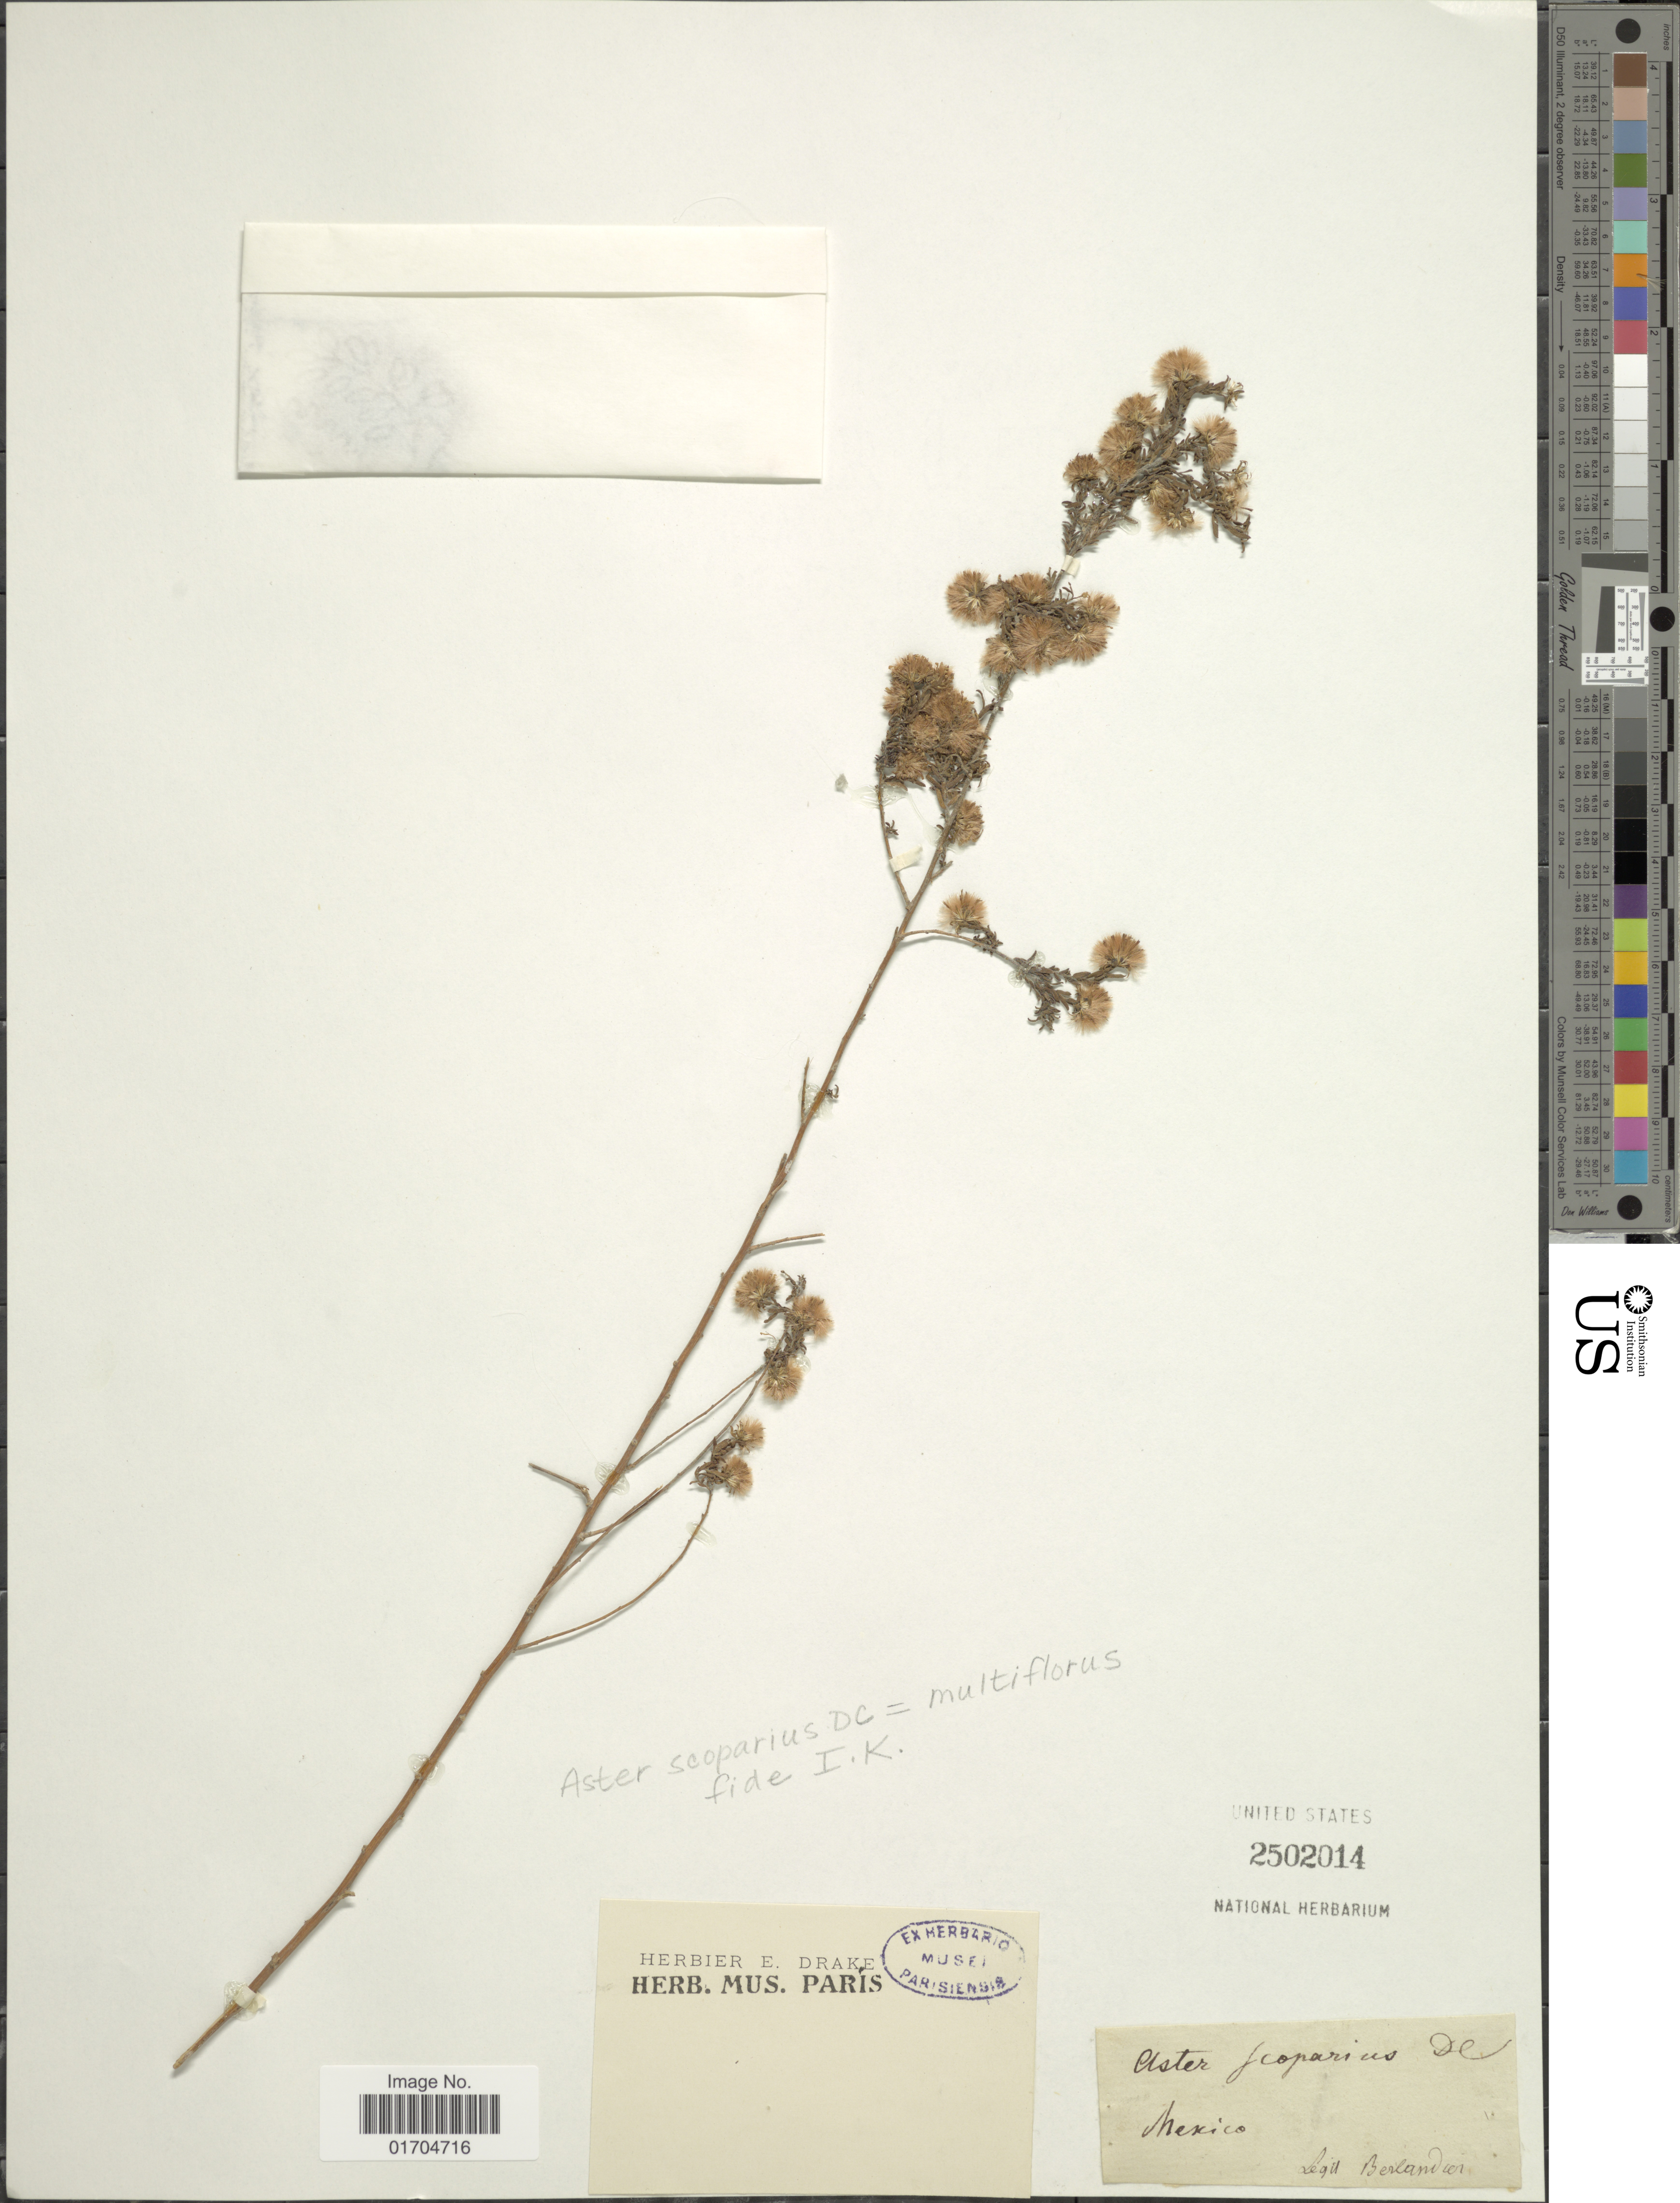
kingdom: Plantae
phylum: Tracheophyta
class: Magnoliopsida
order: Asterales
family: Asteraceae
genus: Symphyotrichum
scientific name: Symphyotrichum ericoides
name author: (L.) G.L. Nesom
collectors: J. L. Berlandier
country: Mexico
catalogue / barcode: US 2502014